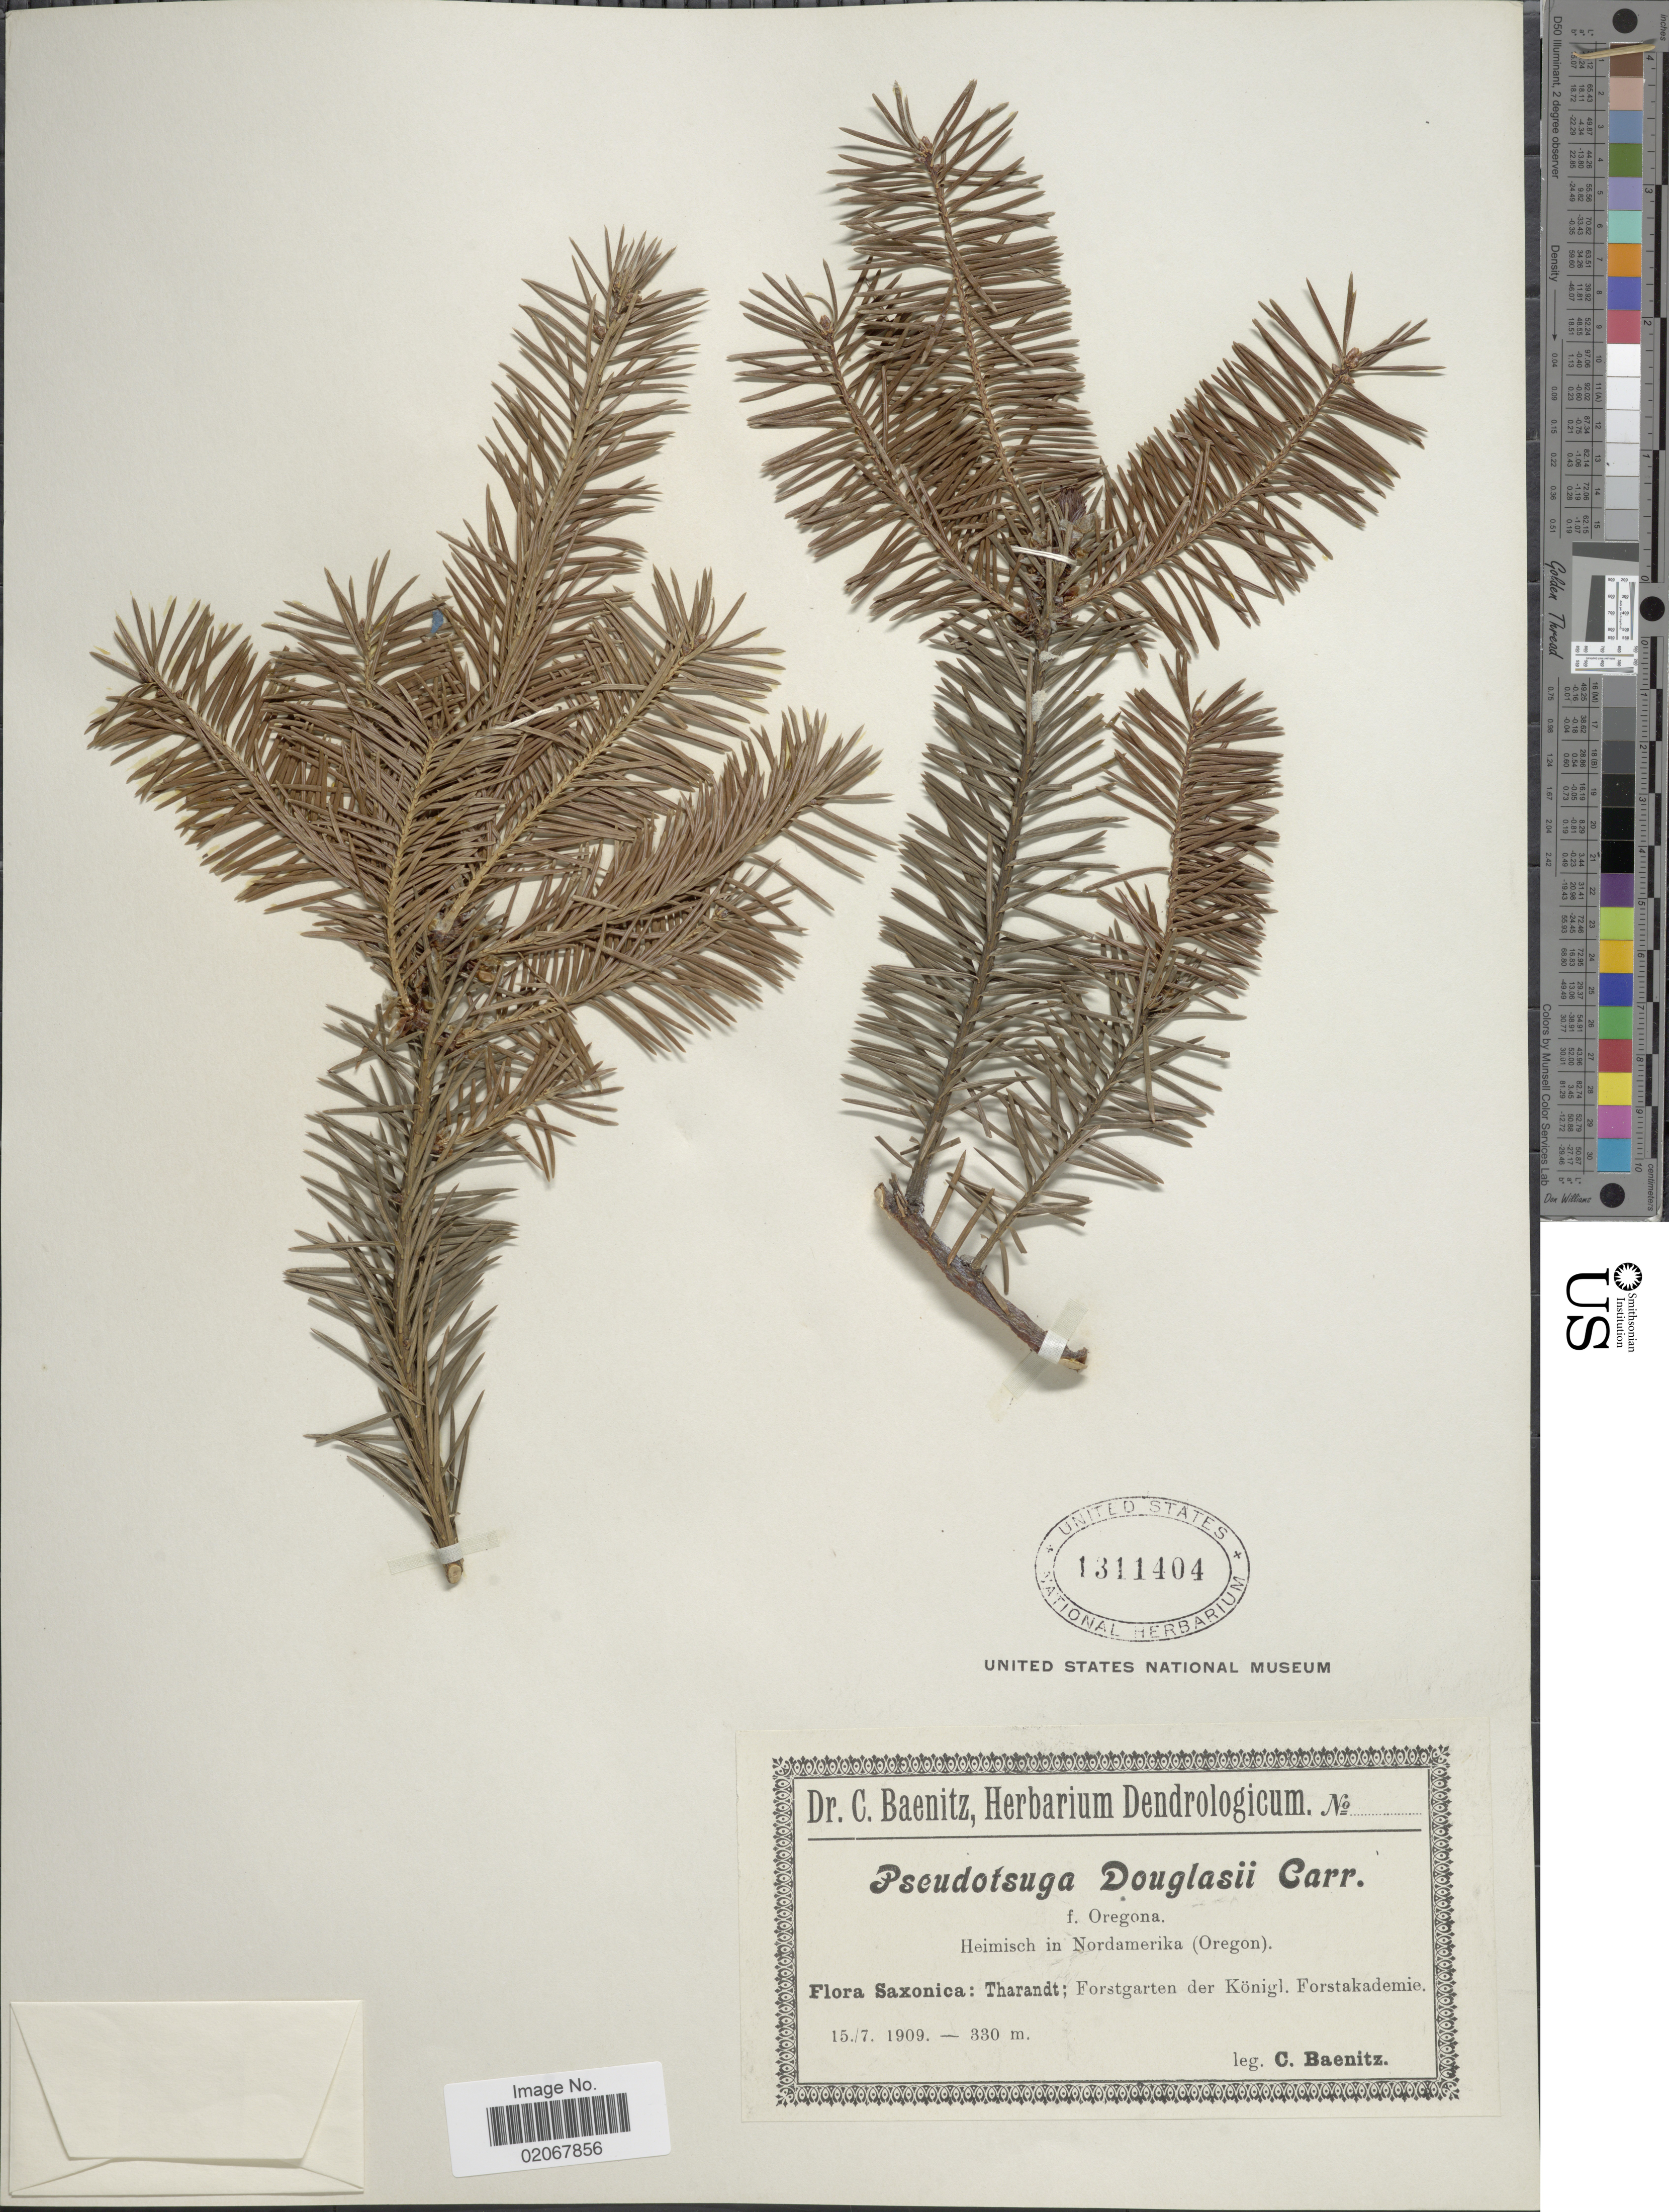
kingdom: Plantae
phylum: Tracheophyta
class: Pinopsida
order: Pinales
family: Pinaceae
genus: Pseudotsuga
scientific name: Pseudotsuga menziesii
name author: (Mirb.) Franco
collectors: C. G. Baenitz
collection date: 1909-07-15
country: Poland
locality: Saxonica: Tharandt; Forstgarten der Konigl. Forstakademie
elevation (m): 330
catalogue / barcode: US 1311404